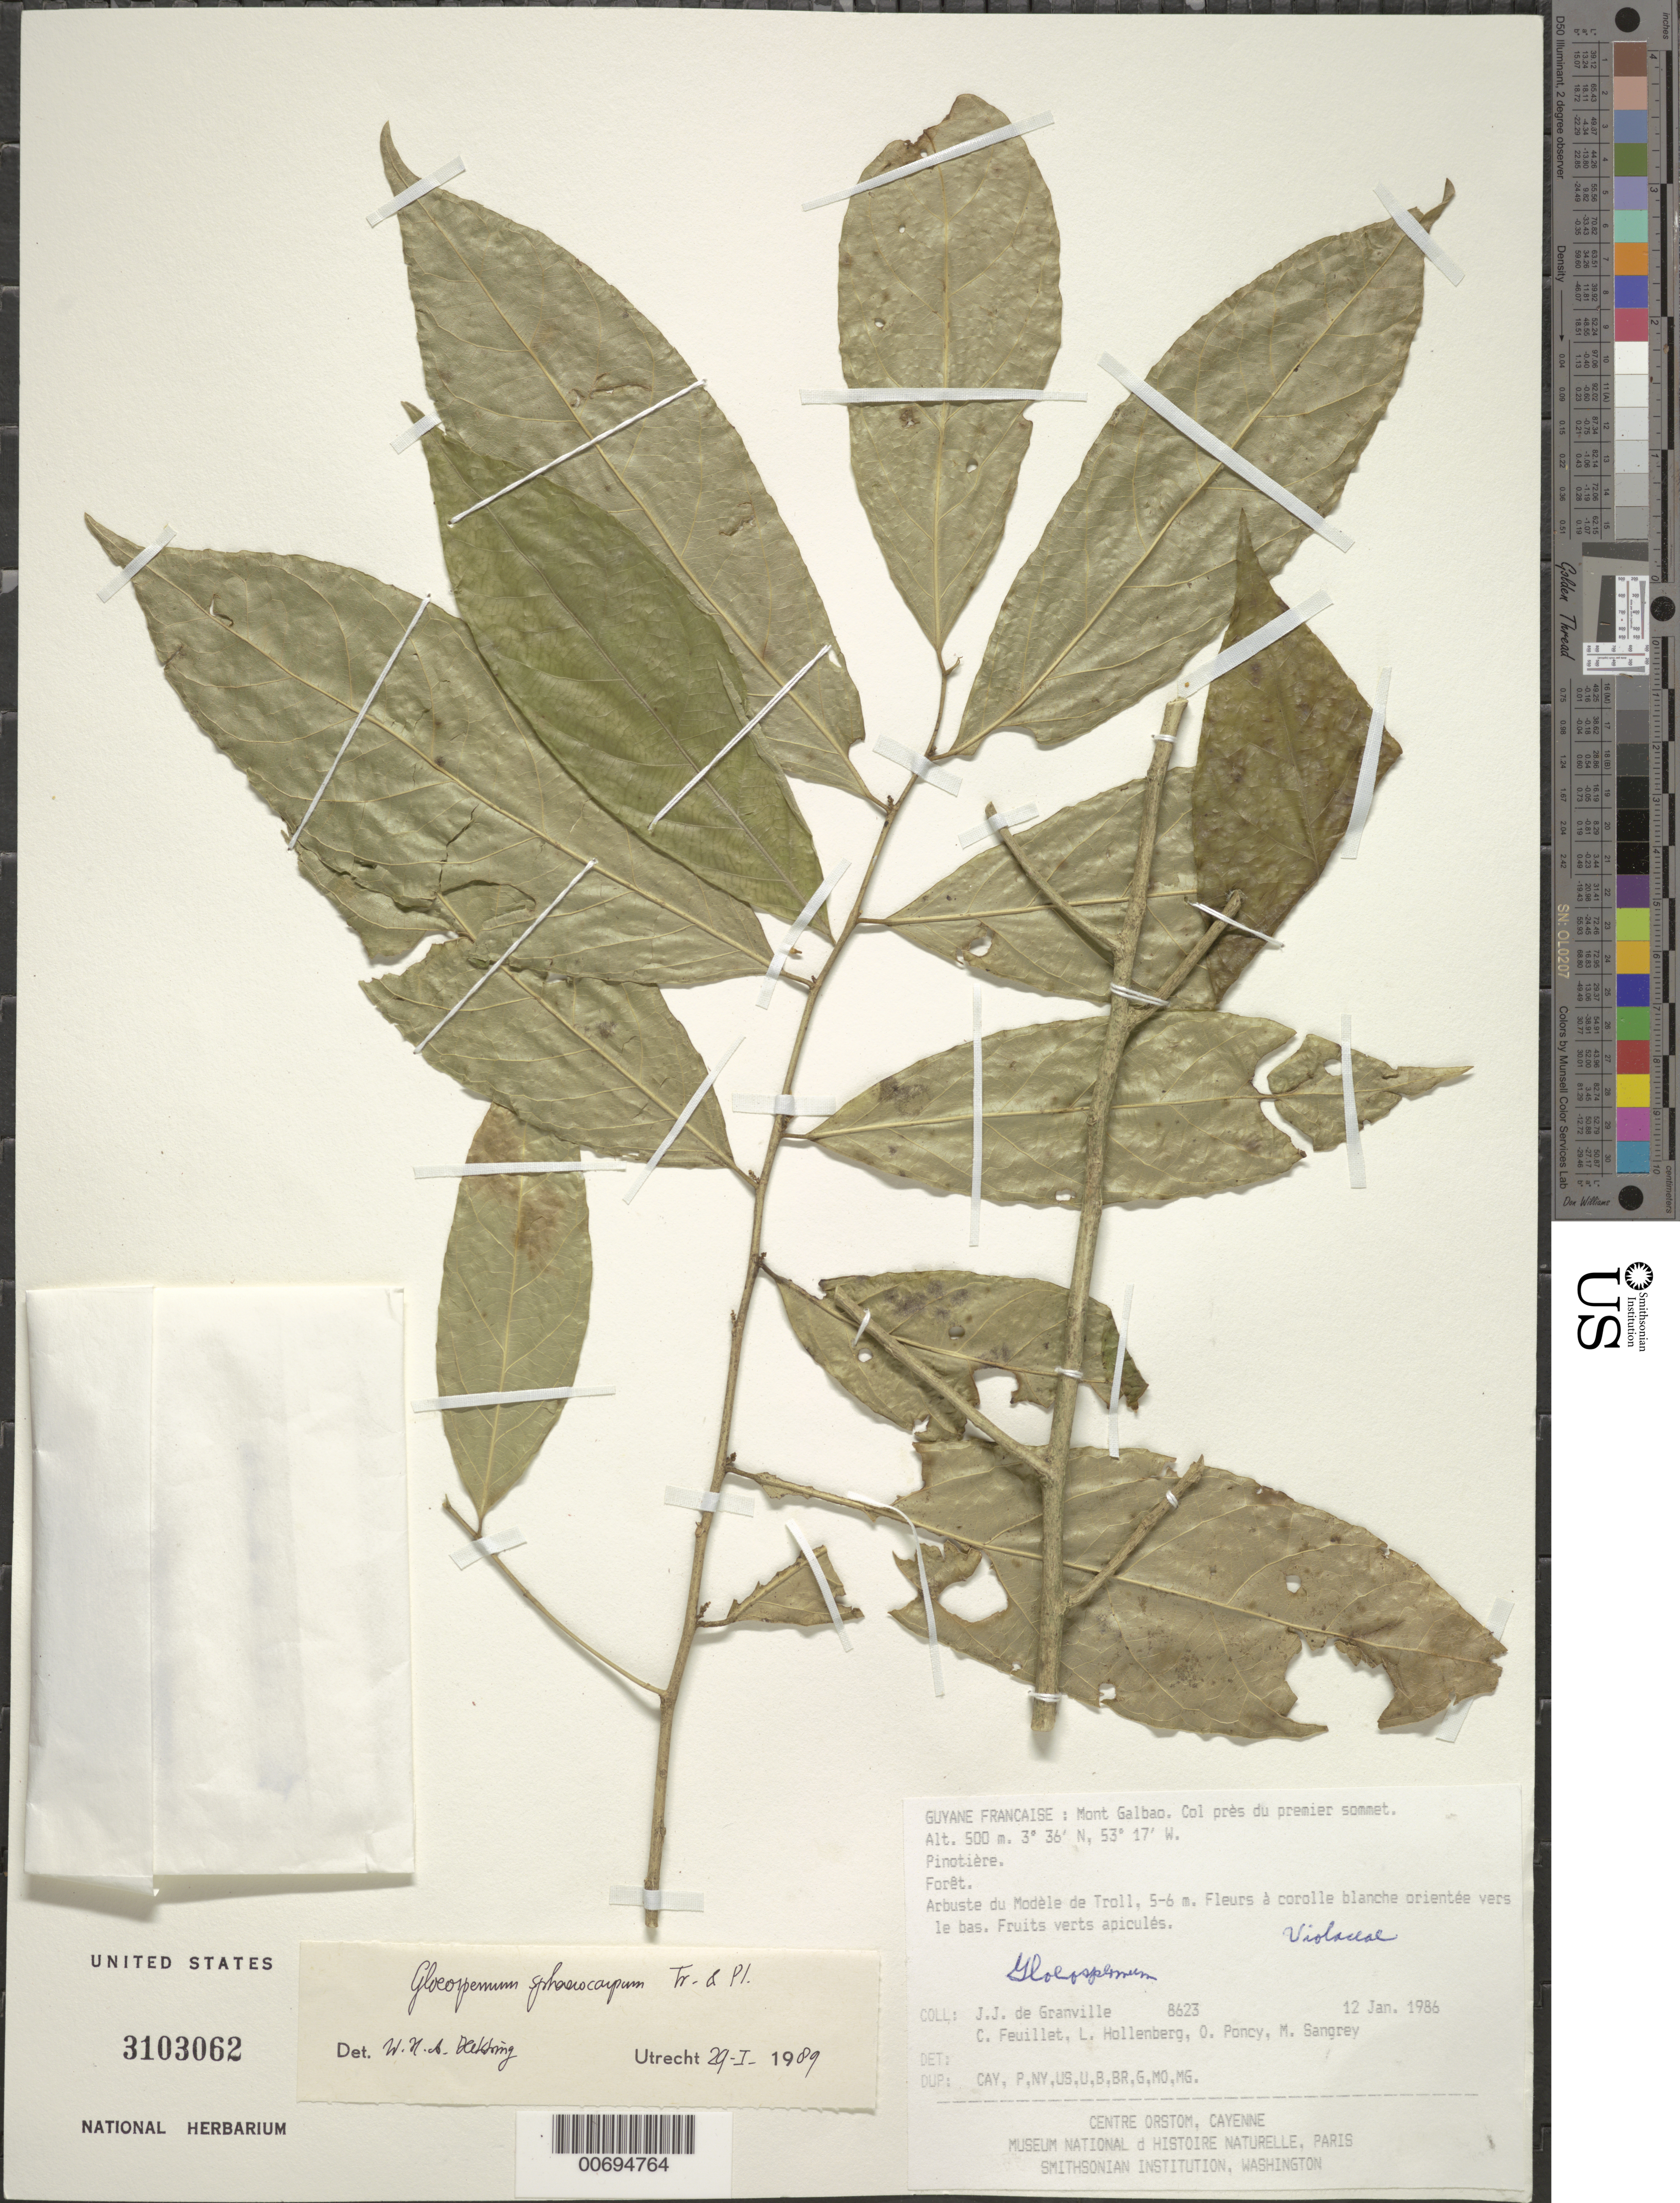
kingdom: Plantae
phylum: Tracheophyta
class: Magnoliopsida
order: Malpighiales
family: Violaceae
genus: Gloeospermum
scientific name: Gloeospermum sphaerocarpum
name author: Triana & Planch.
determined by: Hekking, W. H. A.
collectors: J.-J. de Granville, C. Feuillet, L. Hollenberg, O. Poncy & M. S. Sangrey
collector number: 8623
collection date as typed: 12-Jan-86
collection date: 1986-01-12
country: French Guiana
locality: Mont Galbao. Premier sommet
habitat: Forêt, pinotière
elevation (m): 500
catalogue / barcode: US 3103062